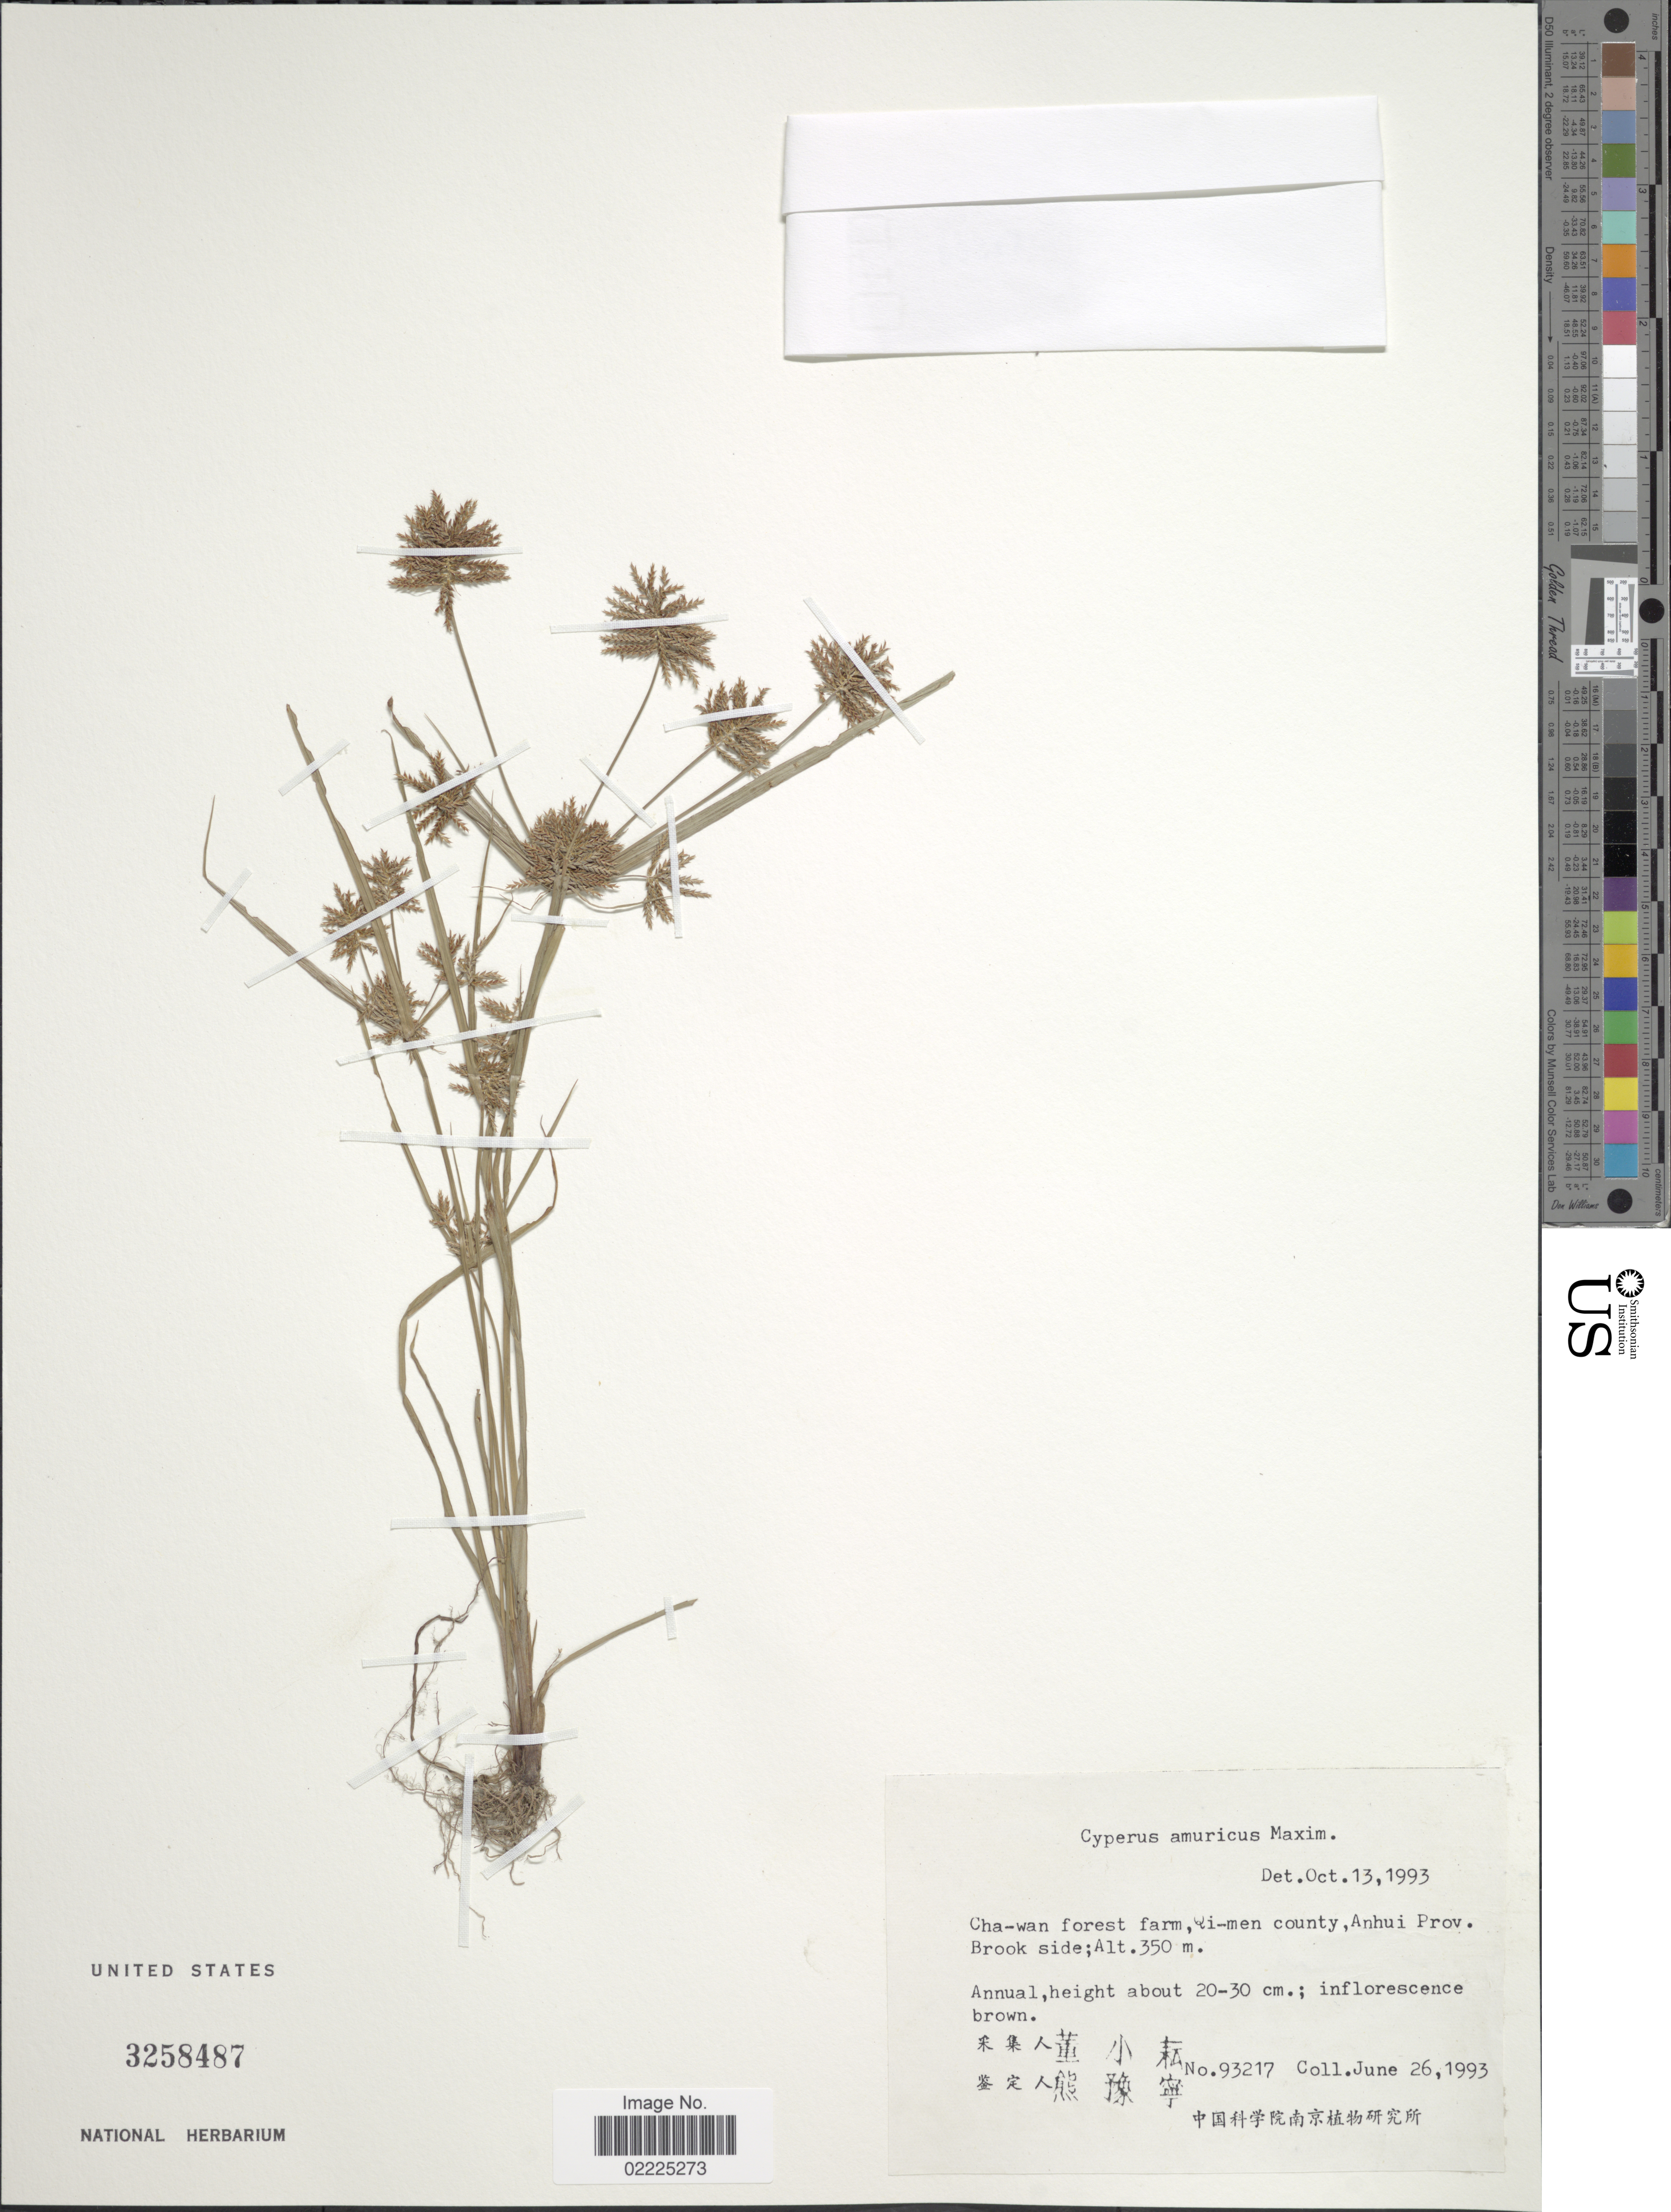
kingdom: Plantae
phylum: Tracheophyta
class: Liliopsida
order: Poales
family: Cyperaceae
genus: Cyperus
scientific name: Cyperus amuricus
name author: Maxim.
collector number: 93217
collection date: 1993-06-26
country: China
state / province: Anhui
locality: Cha-wan forest farm, Qi-men county, Brook side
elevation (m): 350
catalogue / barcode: US 3258487